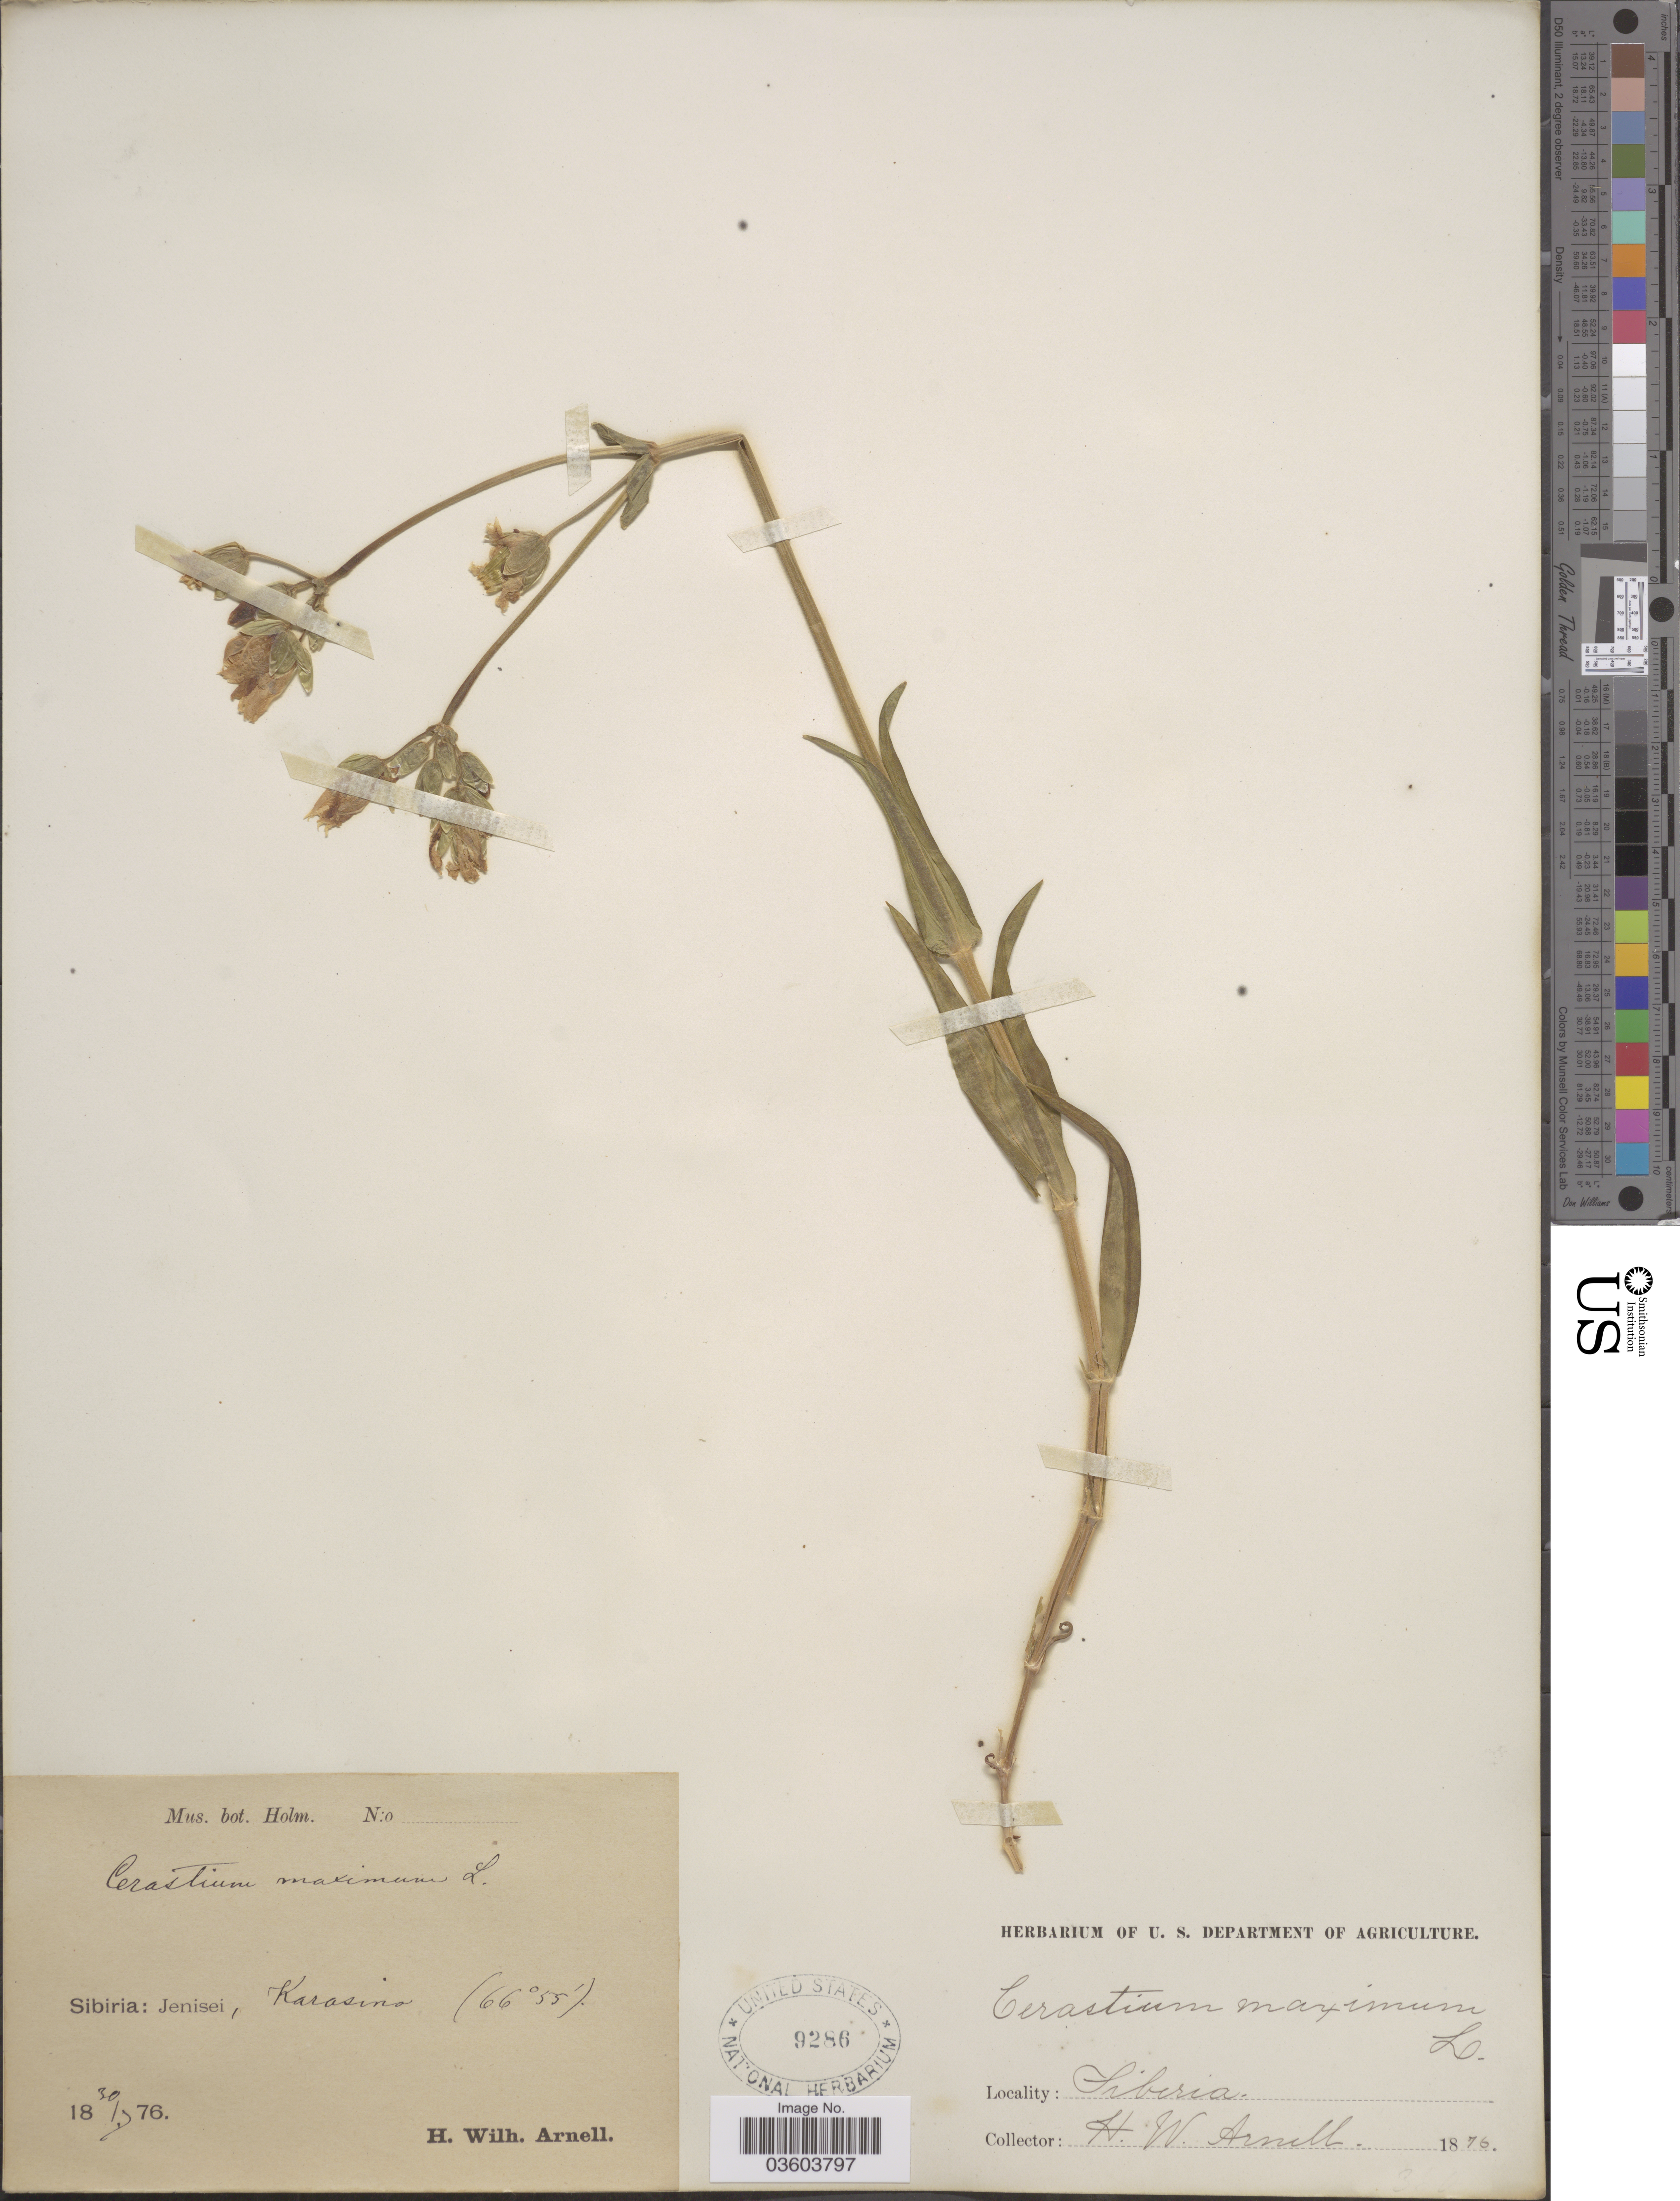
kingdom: Plantae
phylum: Tracheophyta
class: Magnoliopsida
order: Caryophyllales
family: Caryophyllaceae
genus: Cerastium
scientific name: Cerastium maximum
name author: L.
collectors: H. W. Arnell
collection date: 1876-07-30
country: Russian Federation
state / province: Krasnoyarsk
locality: Sibiria: Jenisei, Karasino.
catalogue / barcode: US 9286